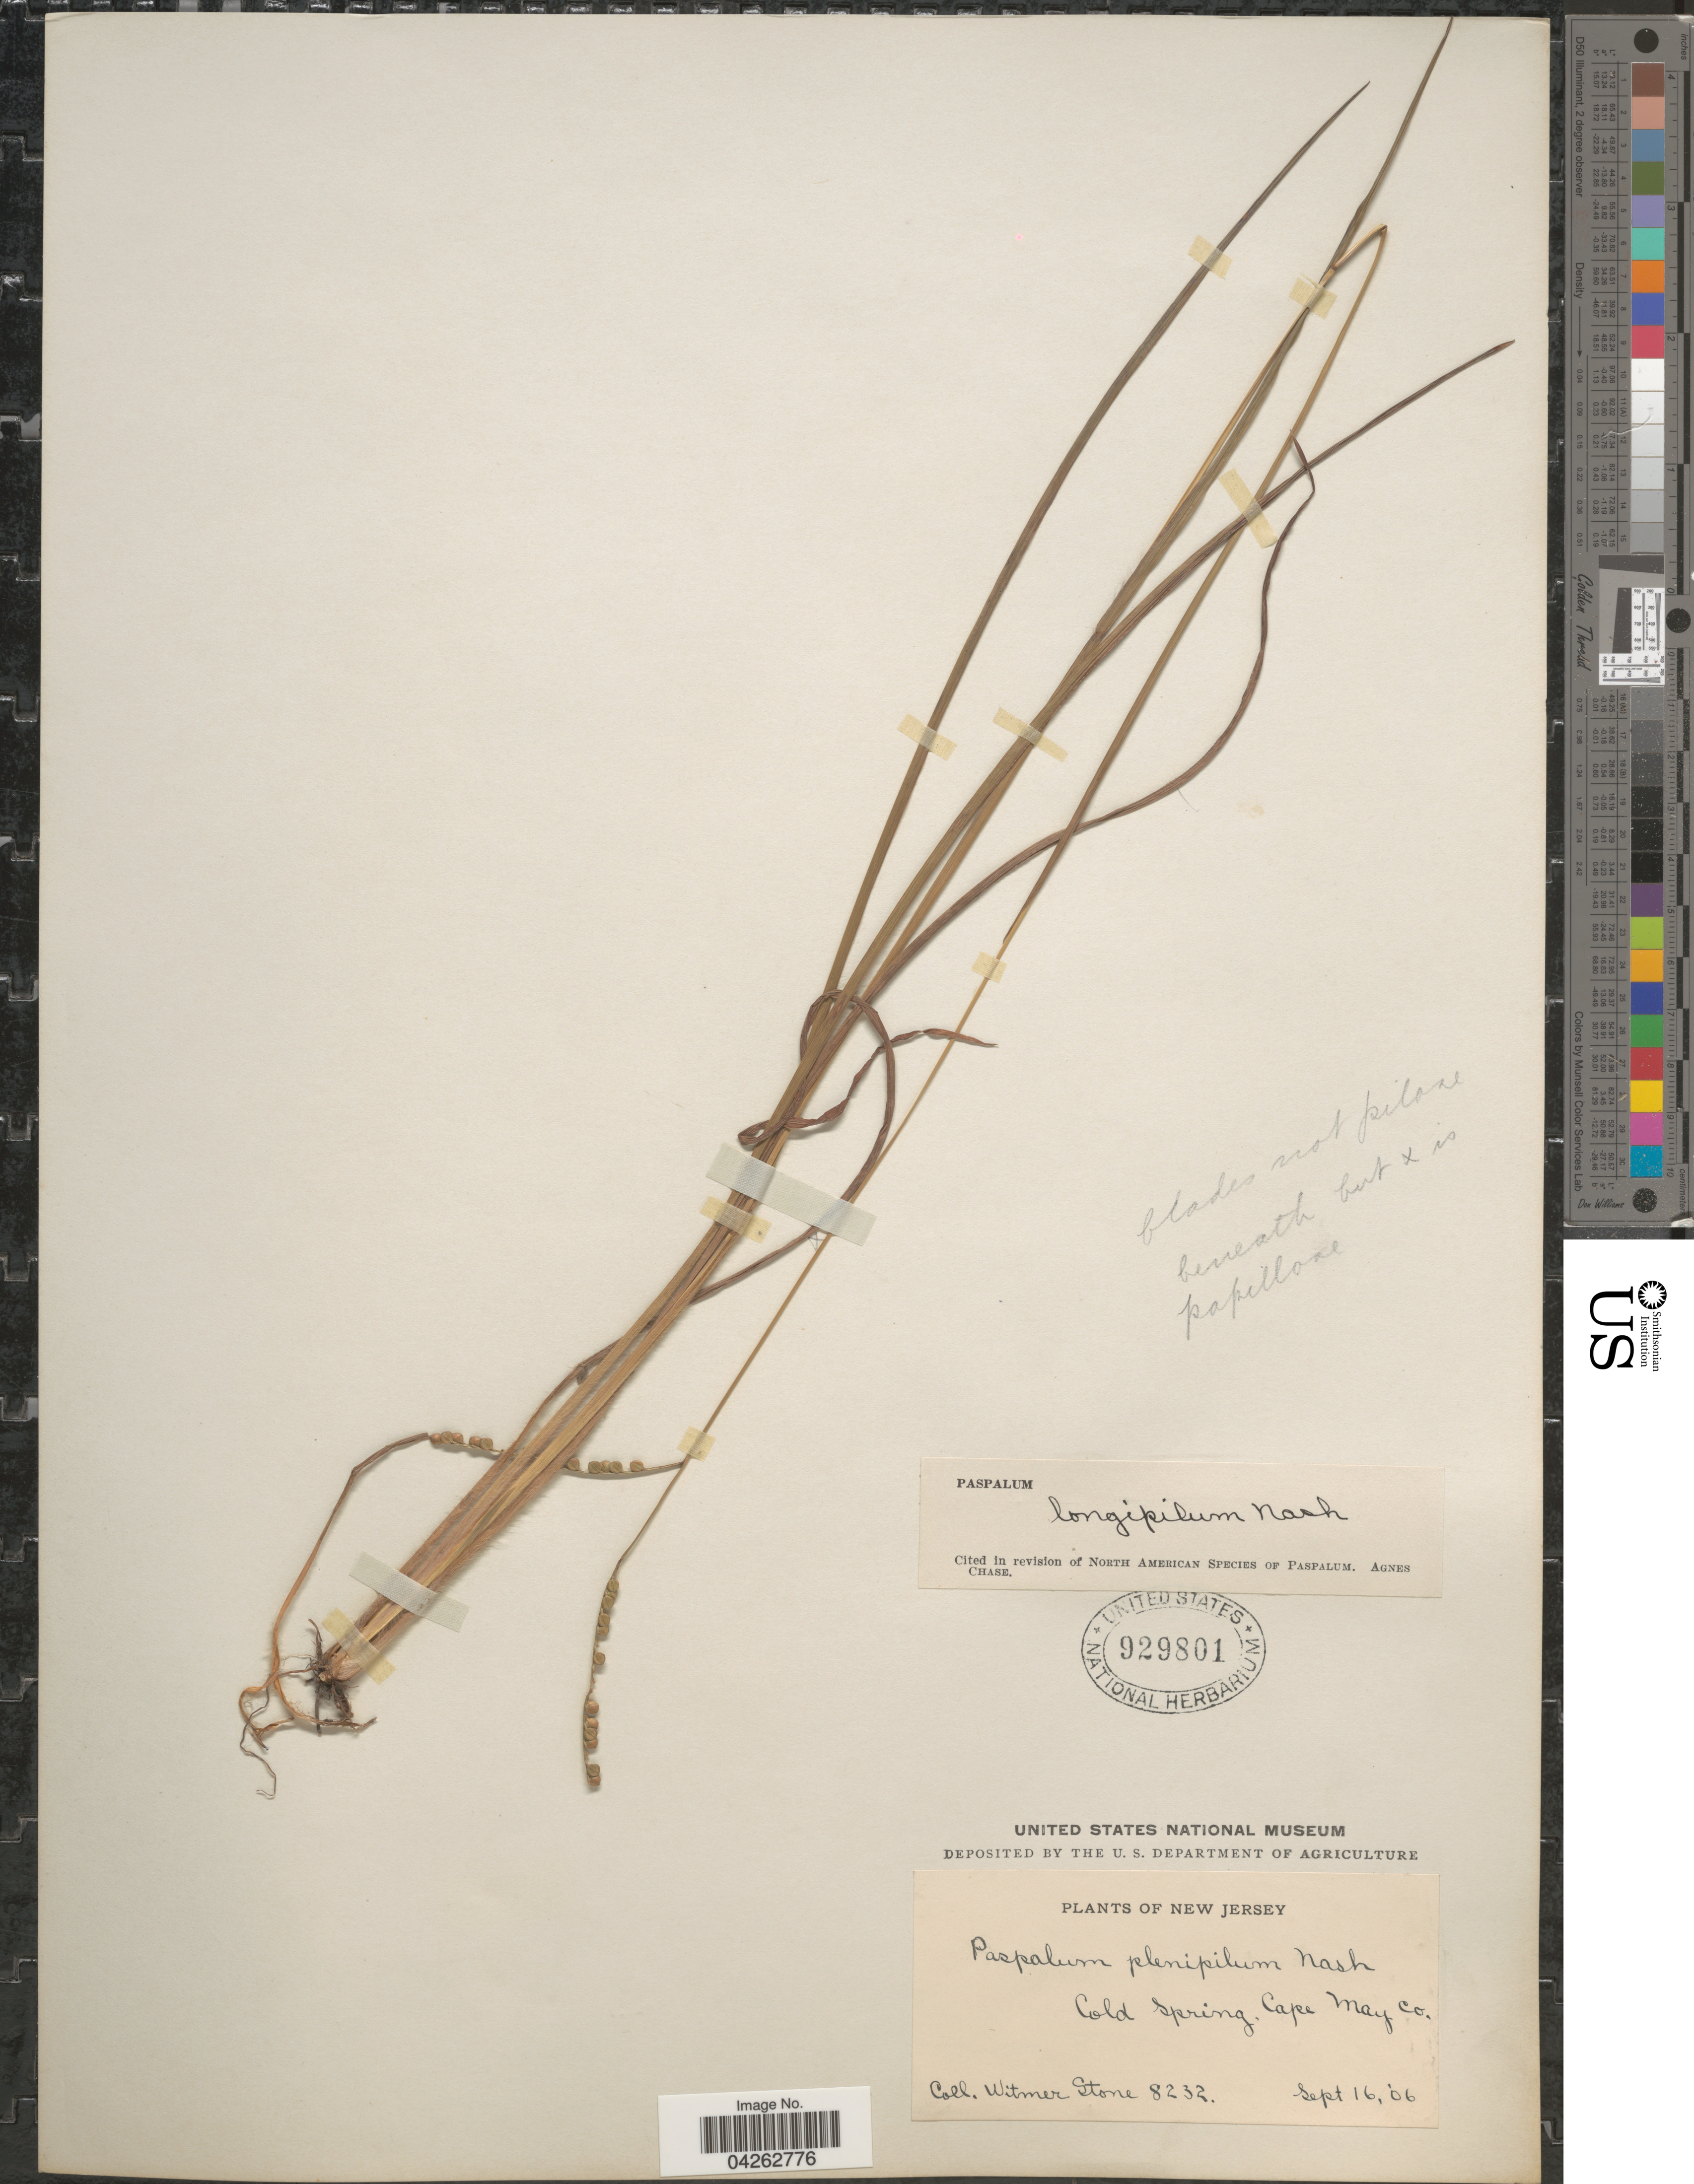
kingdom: Plantae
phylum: Tracheophyta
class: Liliopsida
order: Poales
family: Poaceae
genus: Paspalum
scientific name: Paspalum longipilum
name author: Nash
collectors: W. Stone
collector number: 8232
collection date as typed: Transcribed d/m/y: 16/9/6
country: United States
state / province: New Jersey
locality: Cold Spring, Cape May Co.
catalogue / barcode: US 929801